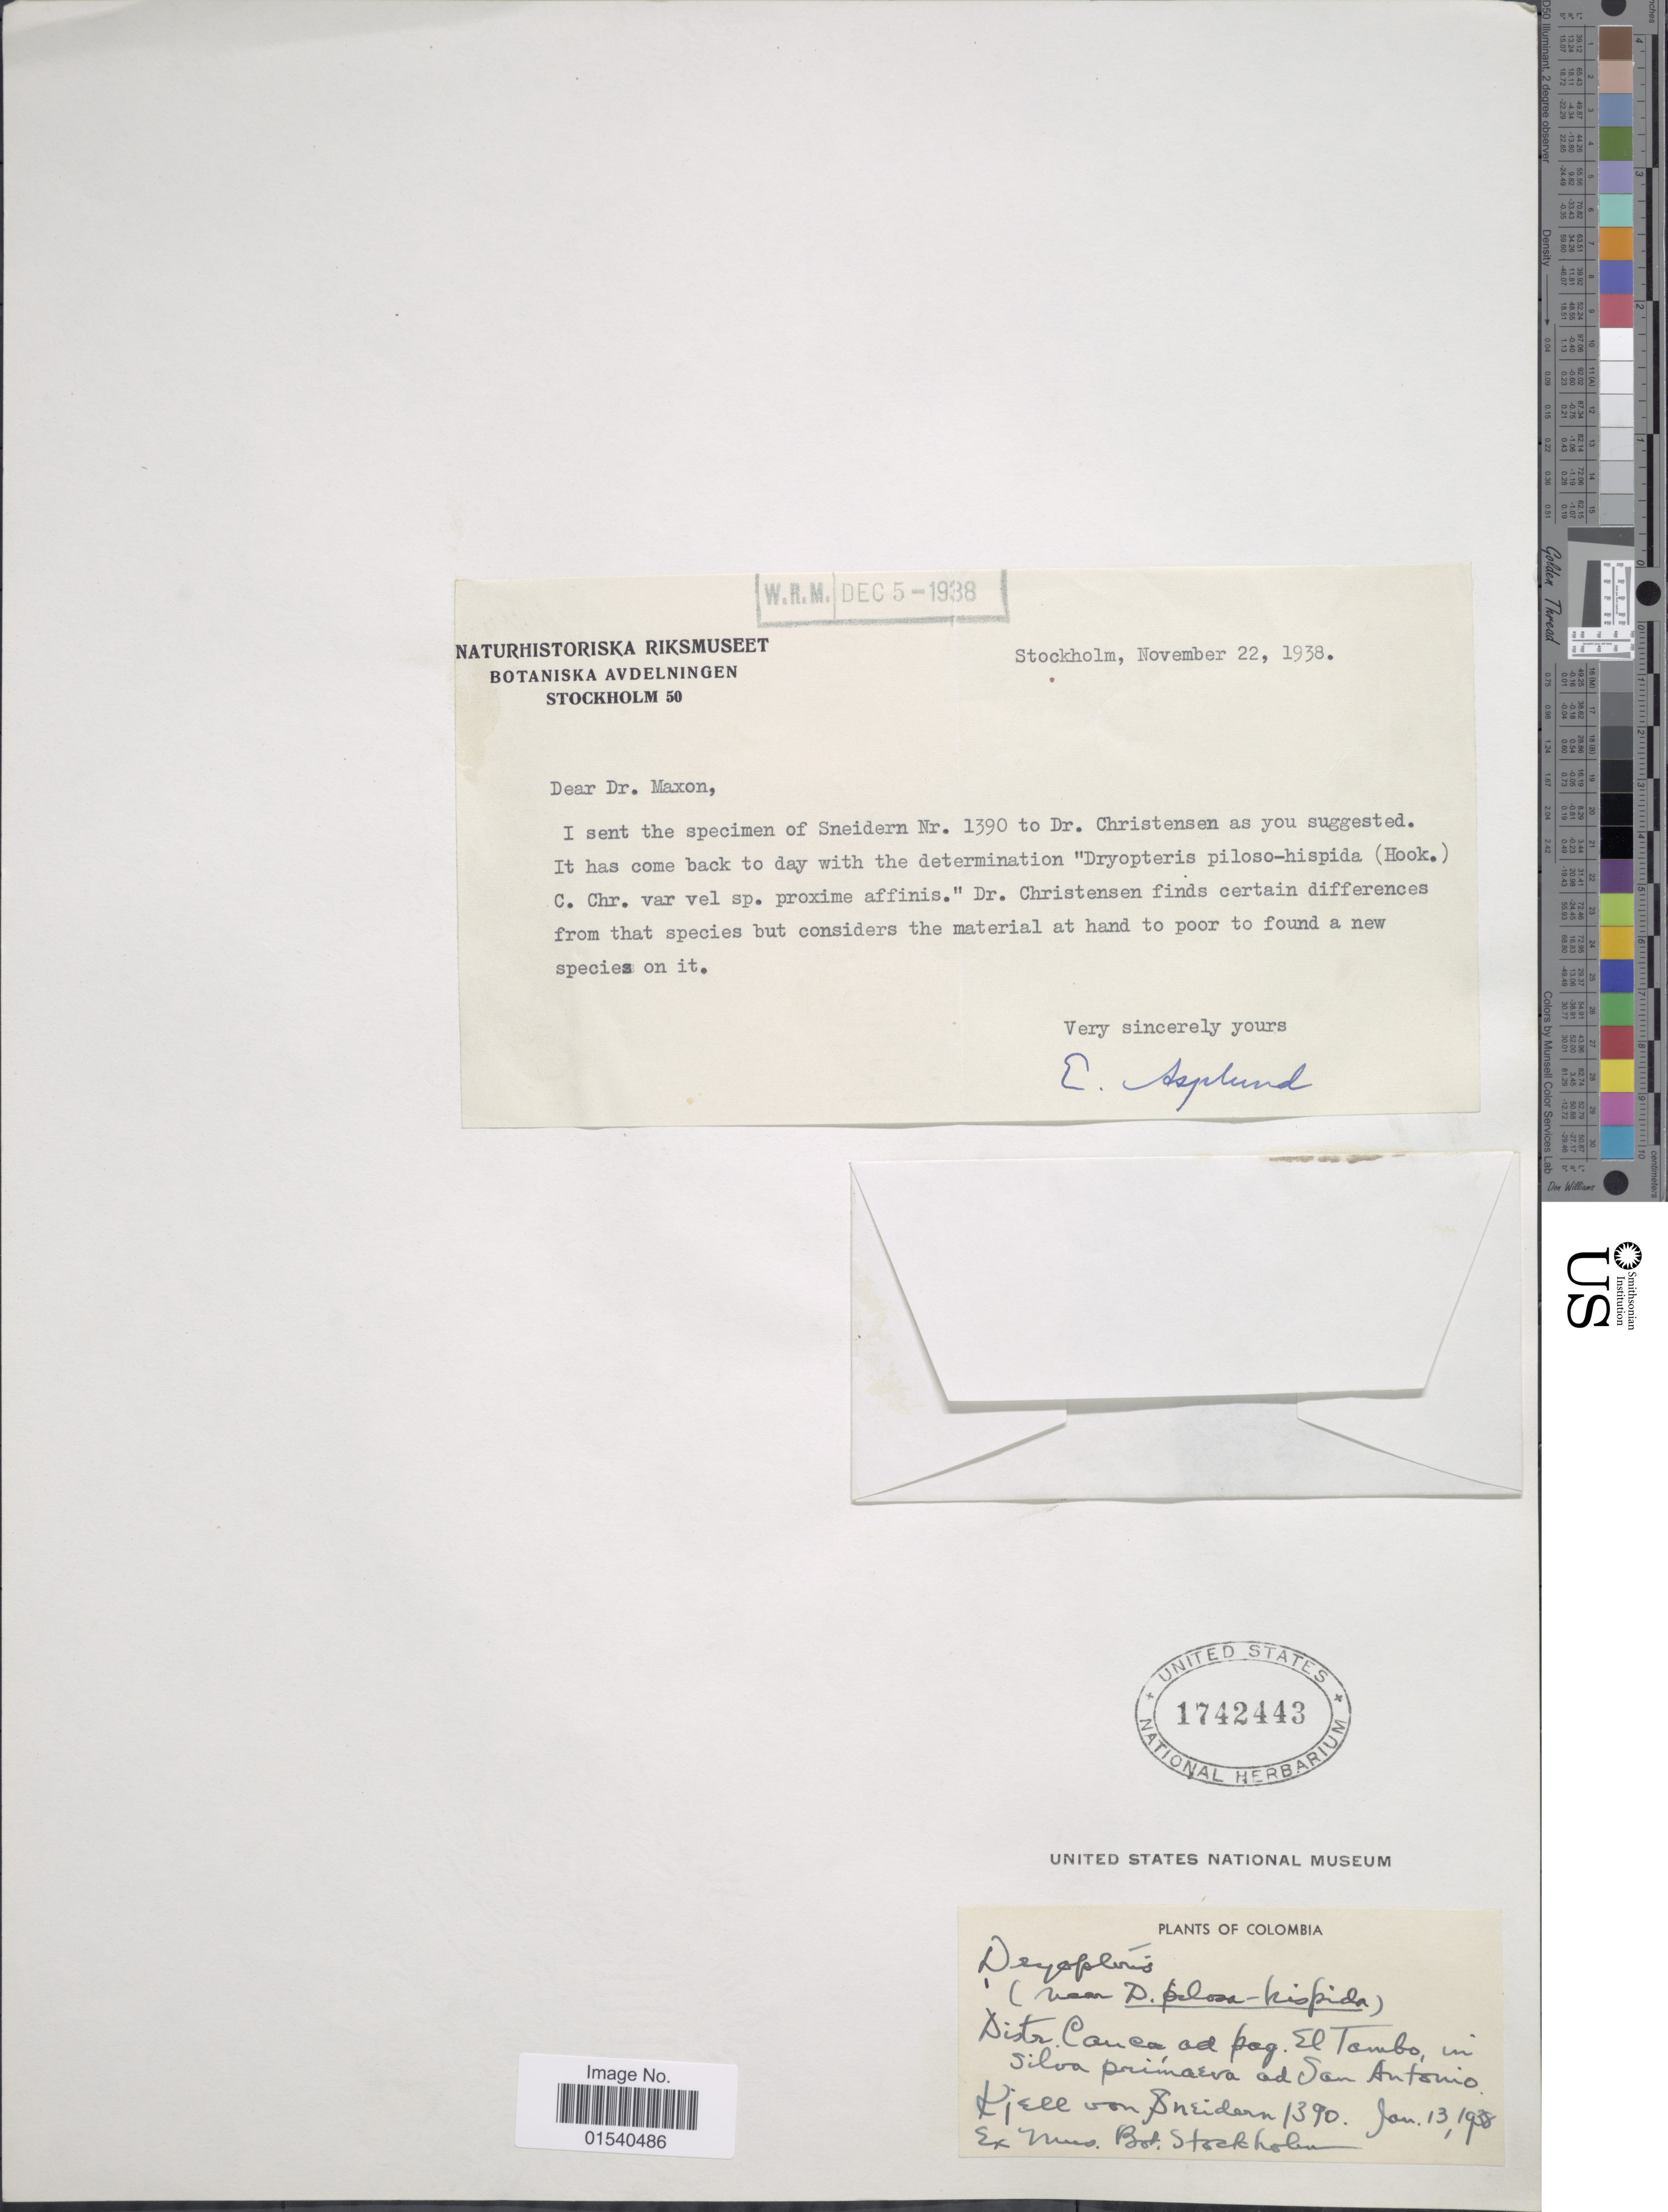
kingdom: Plantae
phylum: Tracheophyta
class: Polypodiopsida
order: Polypodiales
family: Thelypteridaceae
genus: Amauropelta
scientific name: Amauropelta pilosohispida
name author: (Hook.) A.R. Sm.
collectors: K. von Sneidern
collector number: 1390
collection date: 1938-01-13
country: Colombia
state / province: Cauca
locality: Distr. Cauca, ad pag EL Tambo, in Silva primaeva ad San Antonio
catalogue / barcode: US 1742443